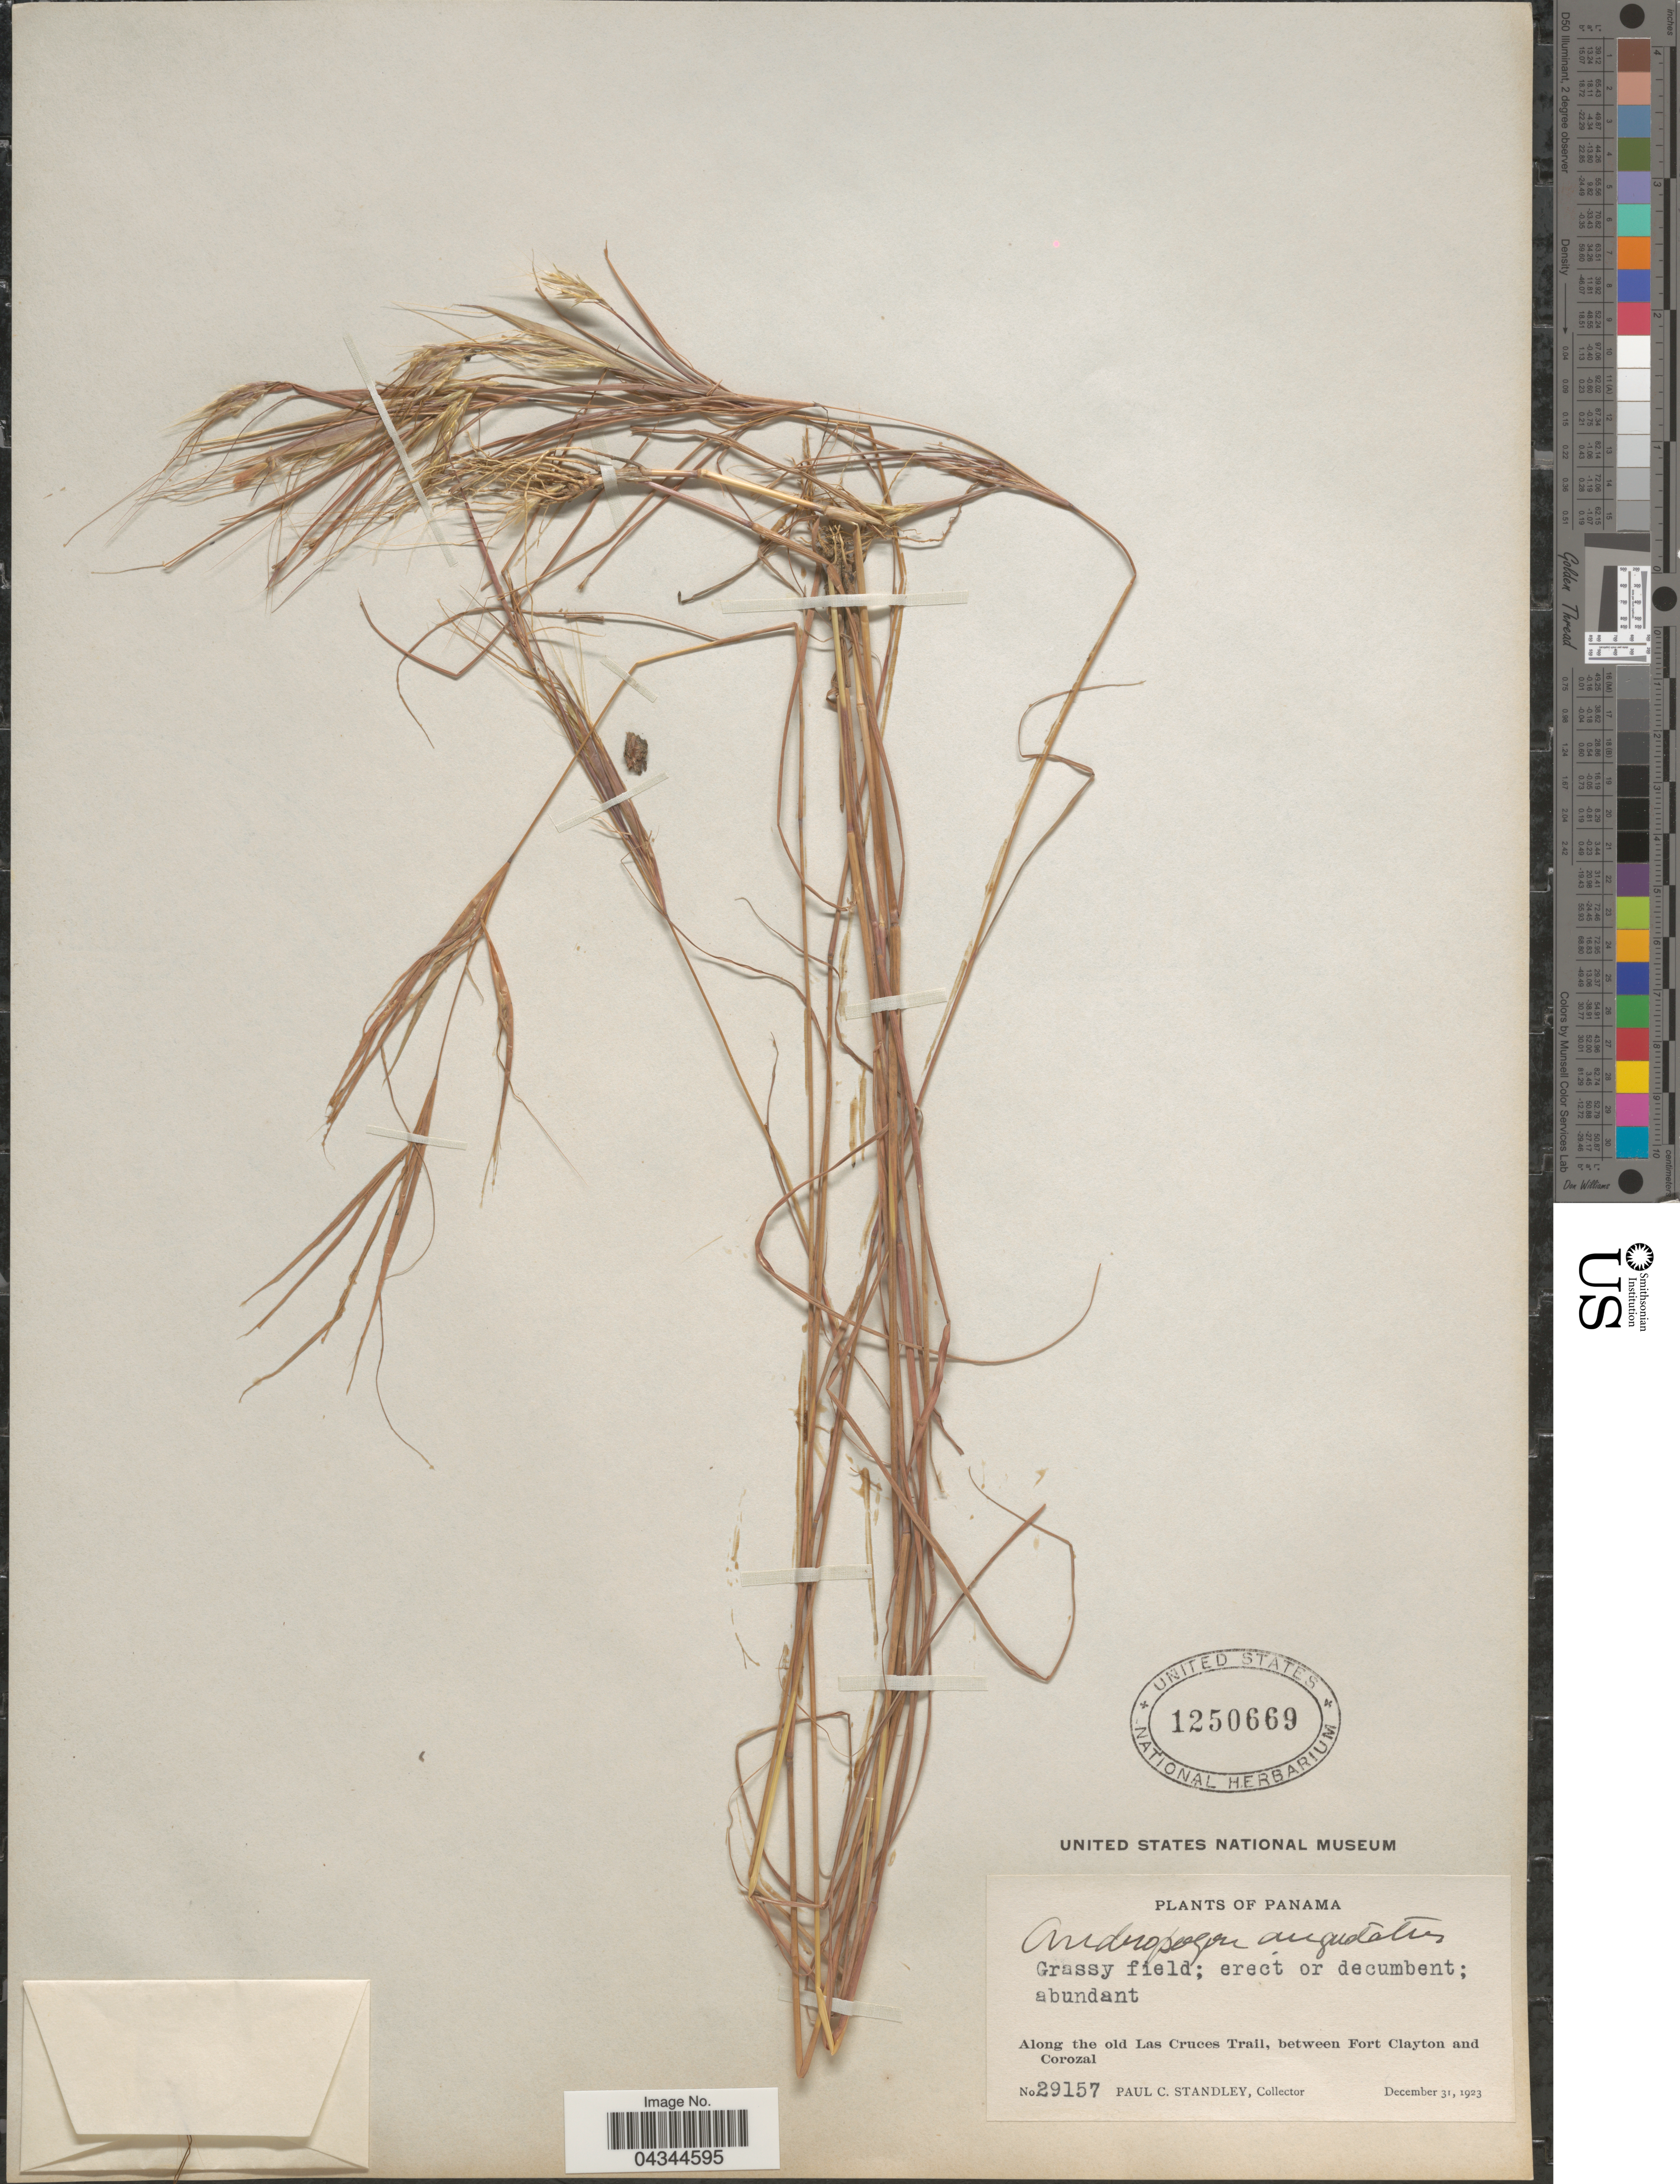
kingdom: Plantae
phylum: Tracheophyta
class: Liliopsida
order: Poales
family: Poaceae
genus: Andropogon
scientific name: Andropogon angustatus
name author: (J. Presl) Steud.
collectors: P. C. Standley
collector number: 29157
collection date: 1923-12-31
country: Panama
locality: Along the old Las Cruces Trail, between Fort Clayton and Corozal.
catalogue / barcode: US 1250669